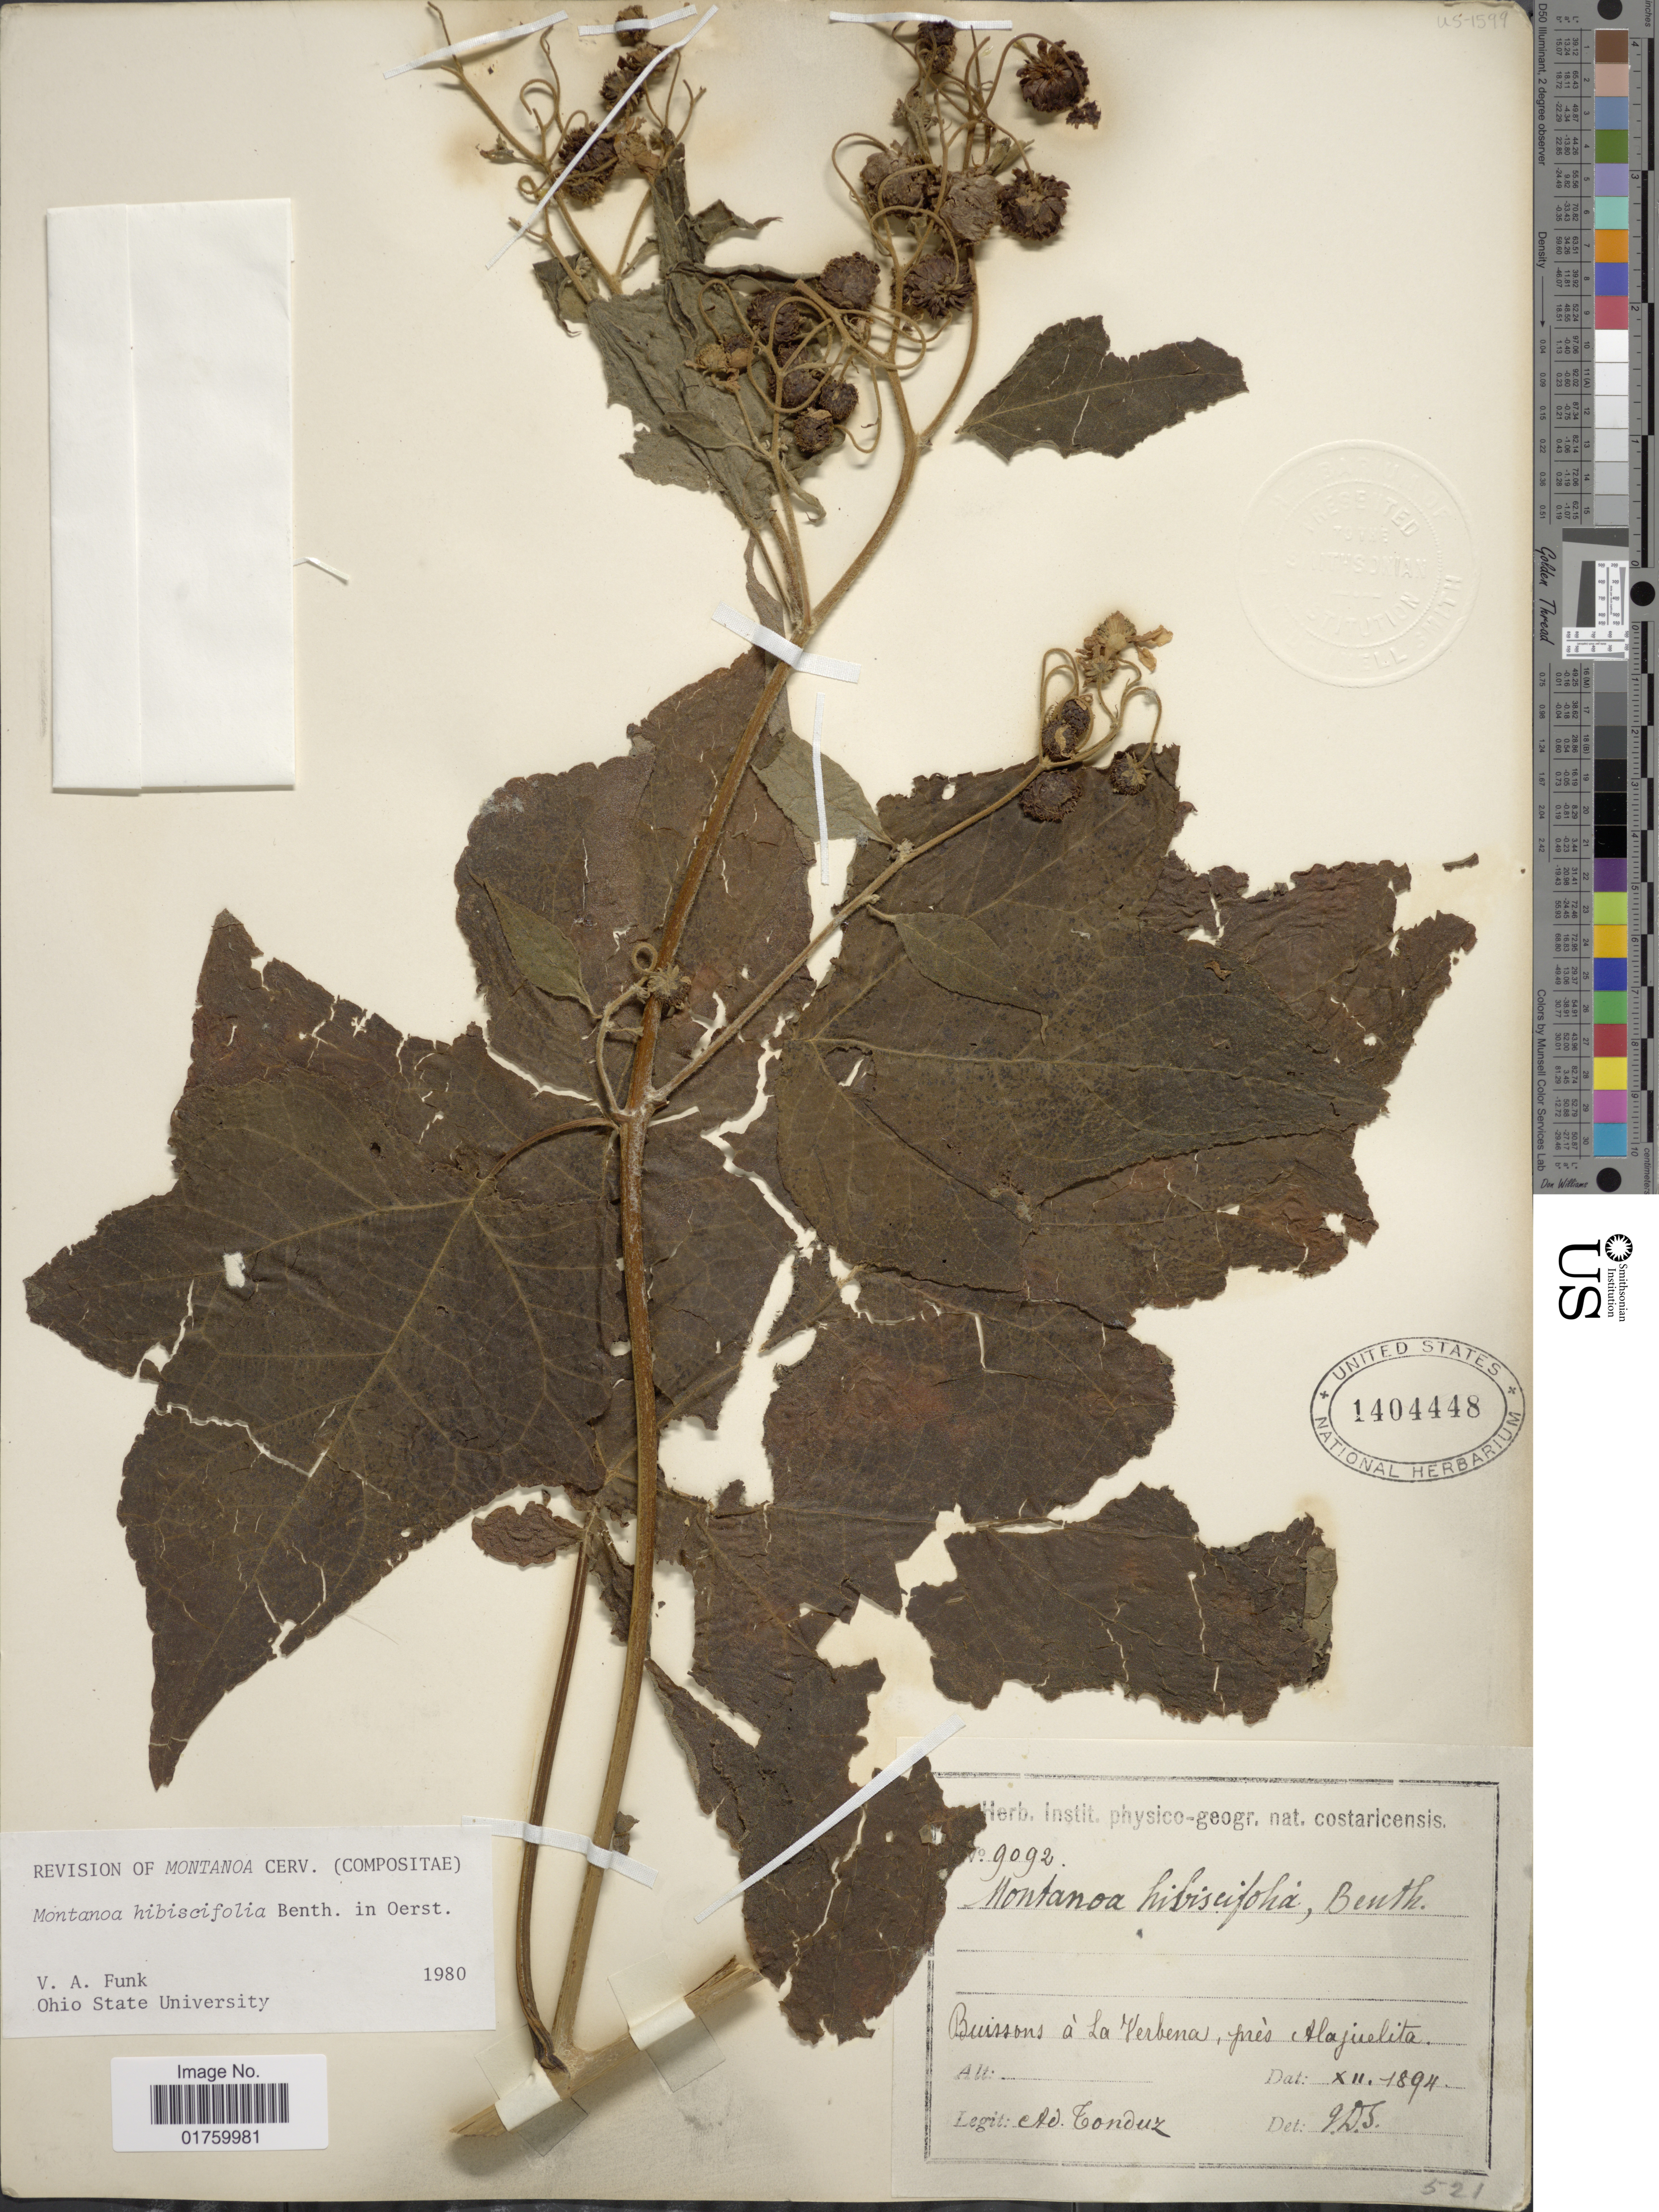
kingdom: Plantae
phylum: Tracheophyta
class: Magnoliopsida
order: Asterales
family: Asteraceae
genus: Montanoa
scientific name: Montanoa hibiscifolia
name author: Benth.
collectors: A. Tonduz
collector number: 9092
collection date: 1894-12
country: Costa Rica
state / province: San José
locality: Buissons a La Verbena pres Alajuelita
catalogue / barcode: US 1404448